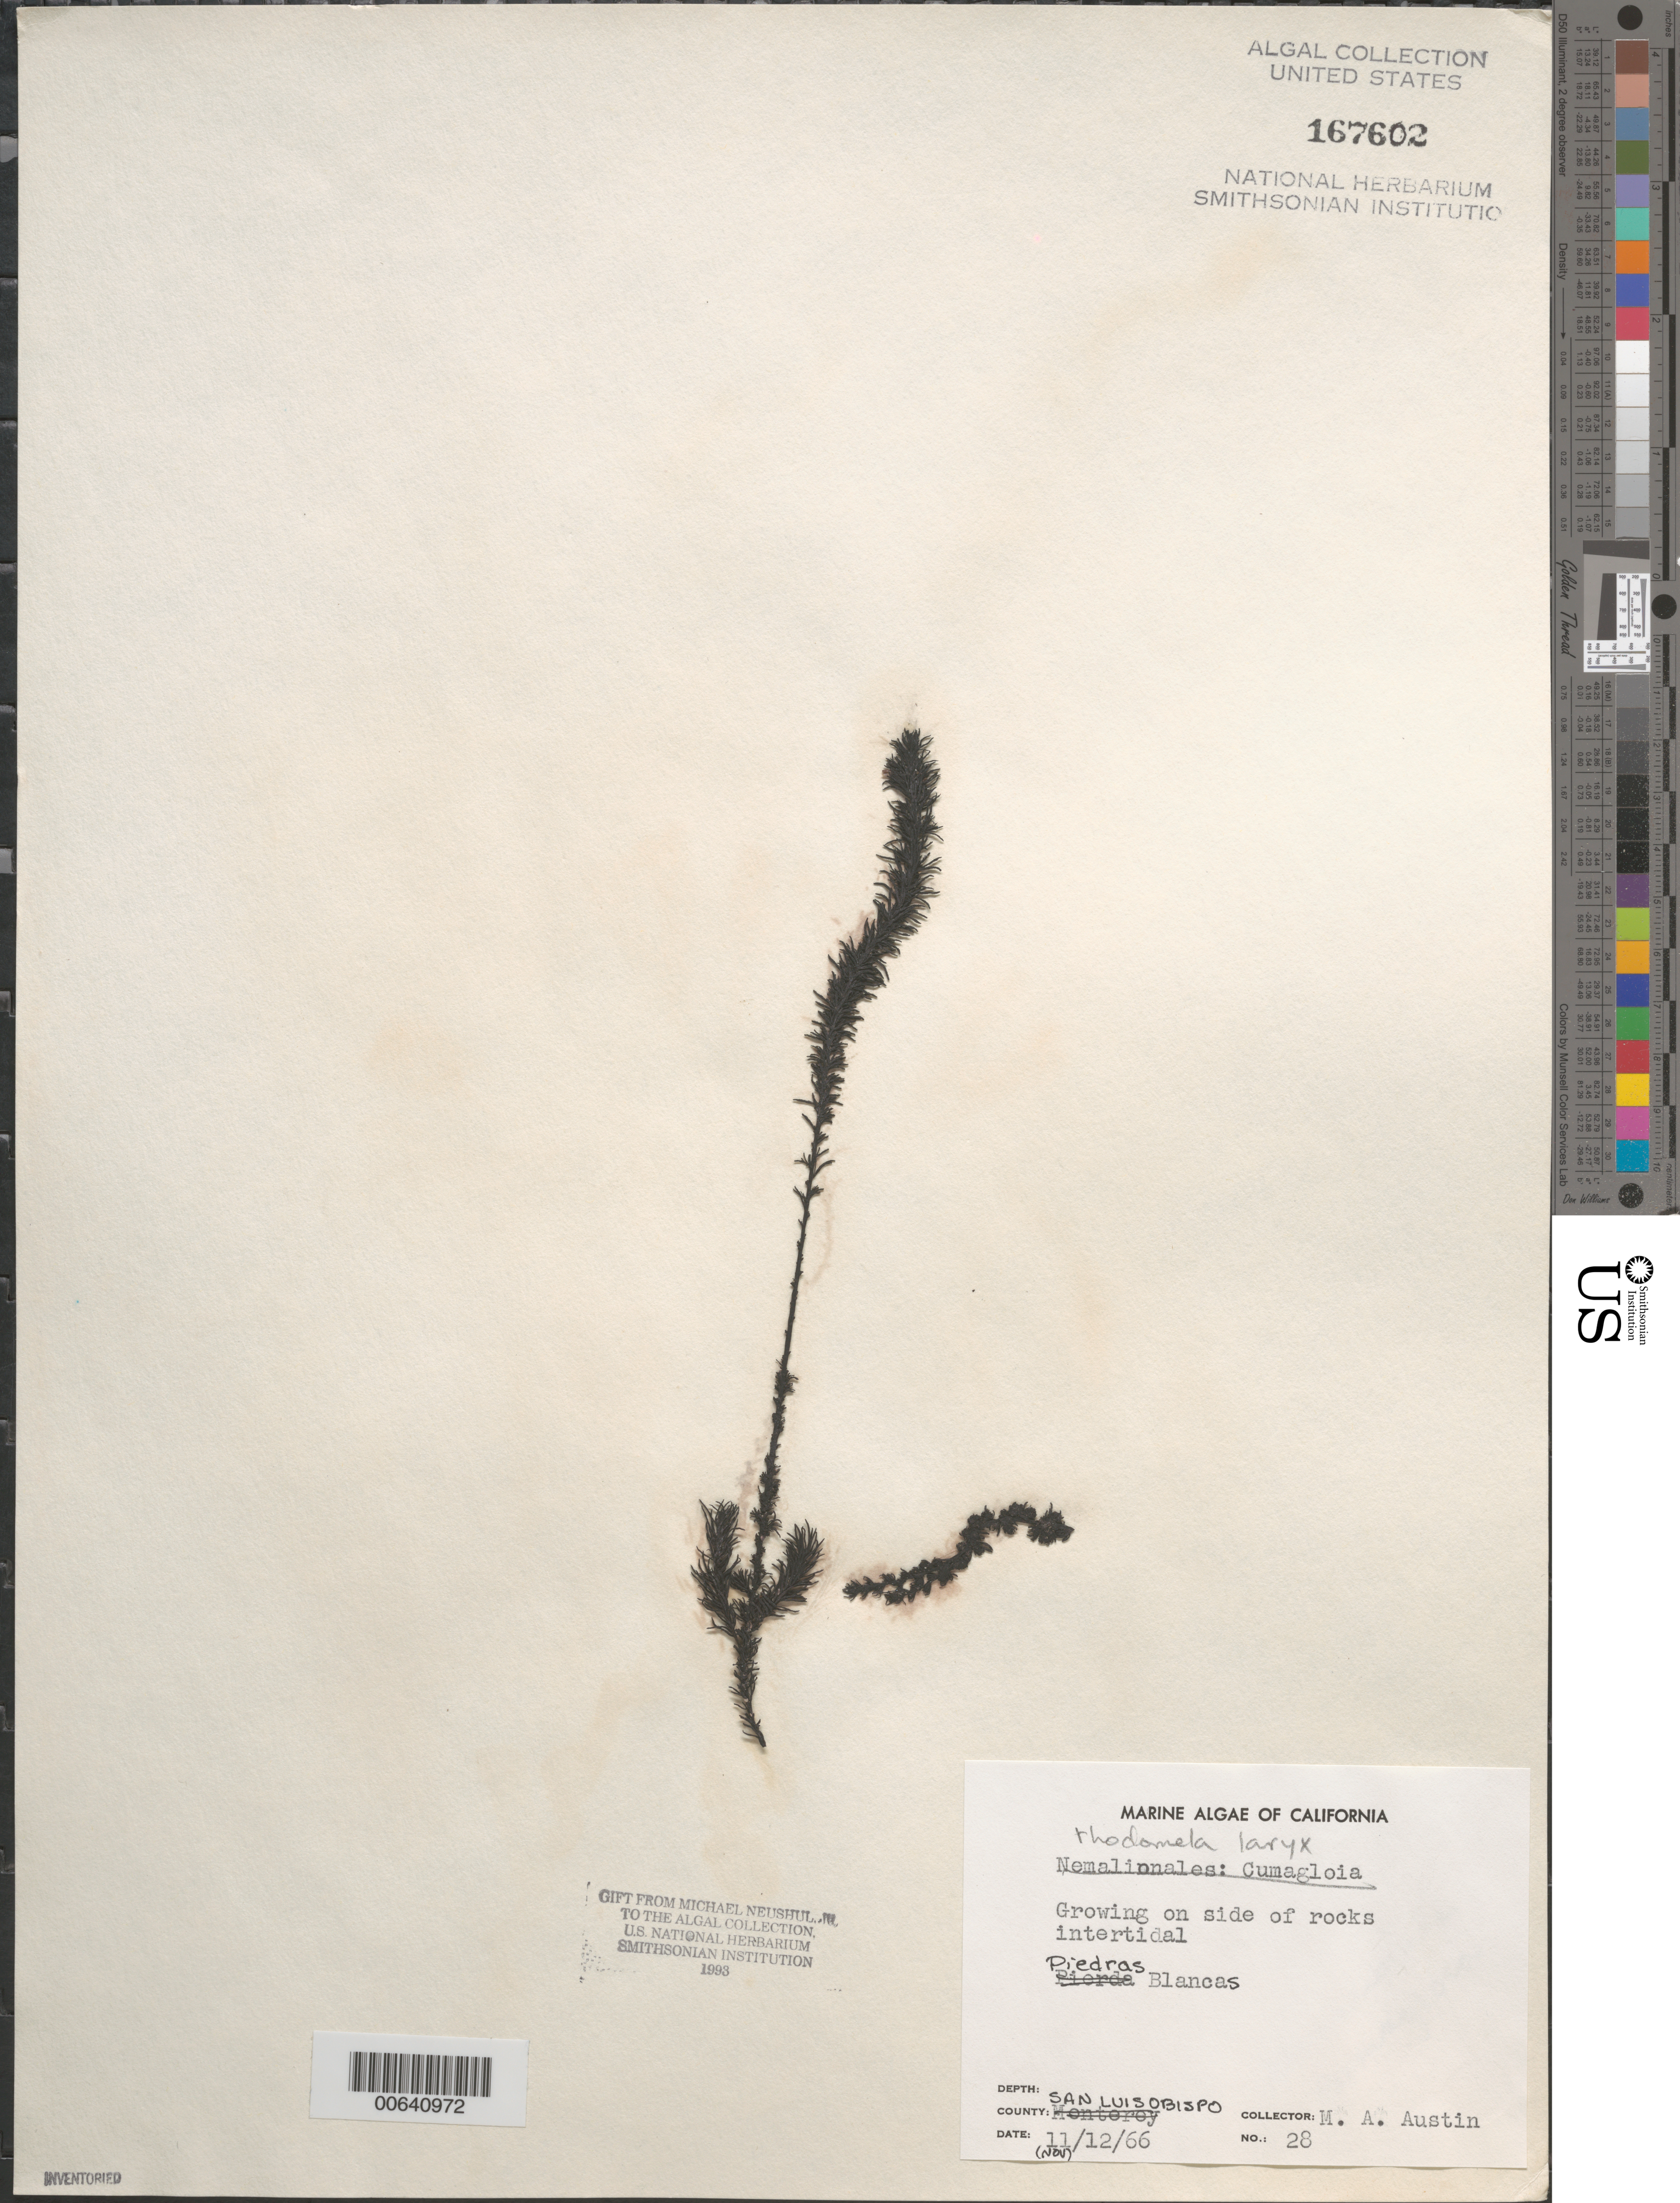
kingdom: Plantae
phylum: Rhodophyta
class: Florideophyceae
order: Ceramiales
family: Rhodomelaceae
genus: Neorhodomela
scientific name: Neorhodomela larix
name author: (Turner) Masuda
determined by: Algae name updating Project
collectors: M. Austin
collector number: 28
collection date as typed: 12 Nov 1966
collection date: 1966-11-12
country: United States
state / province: California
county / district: San Luis Obispo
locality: Piedras Blancas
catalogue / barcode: US 167602